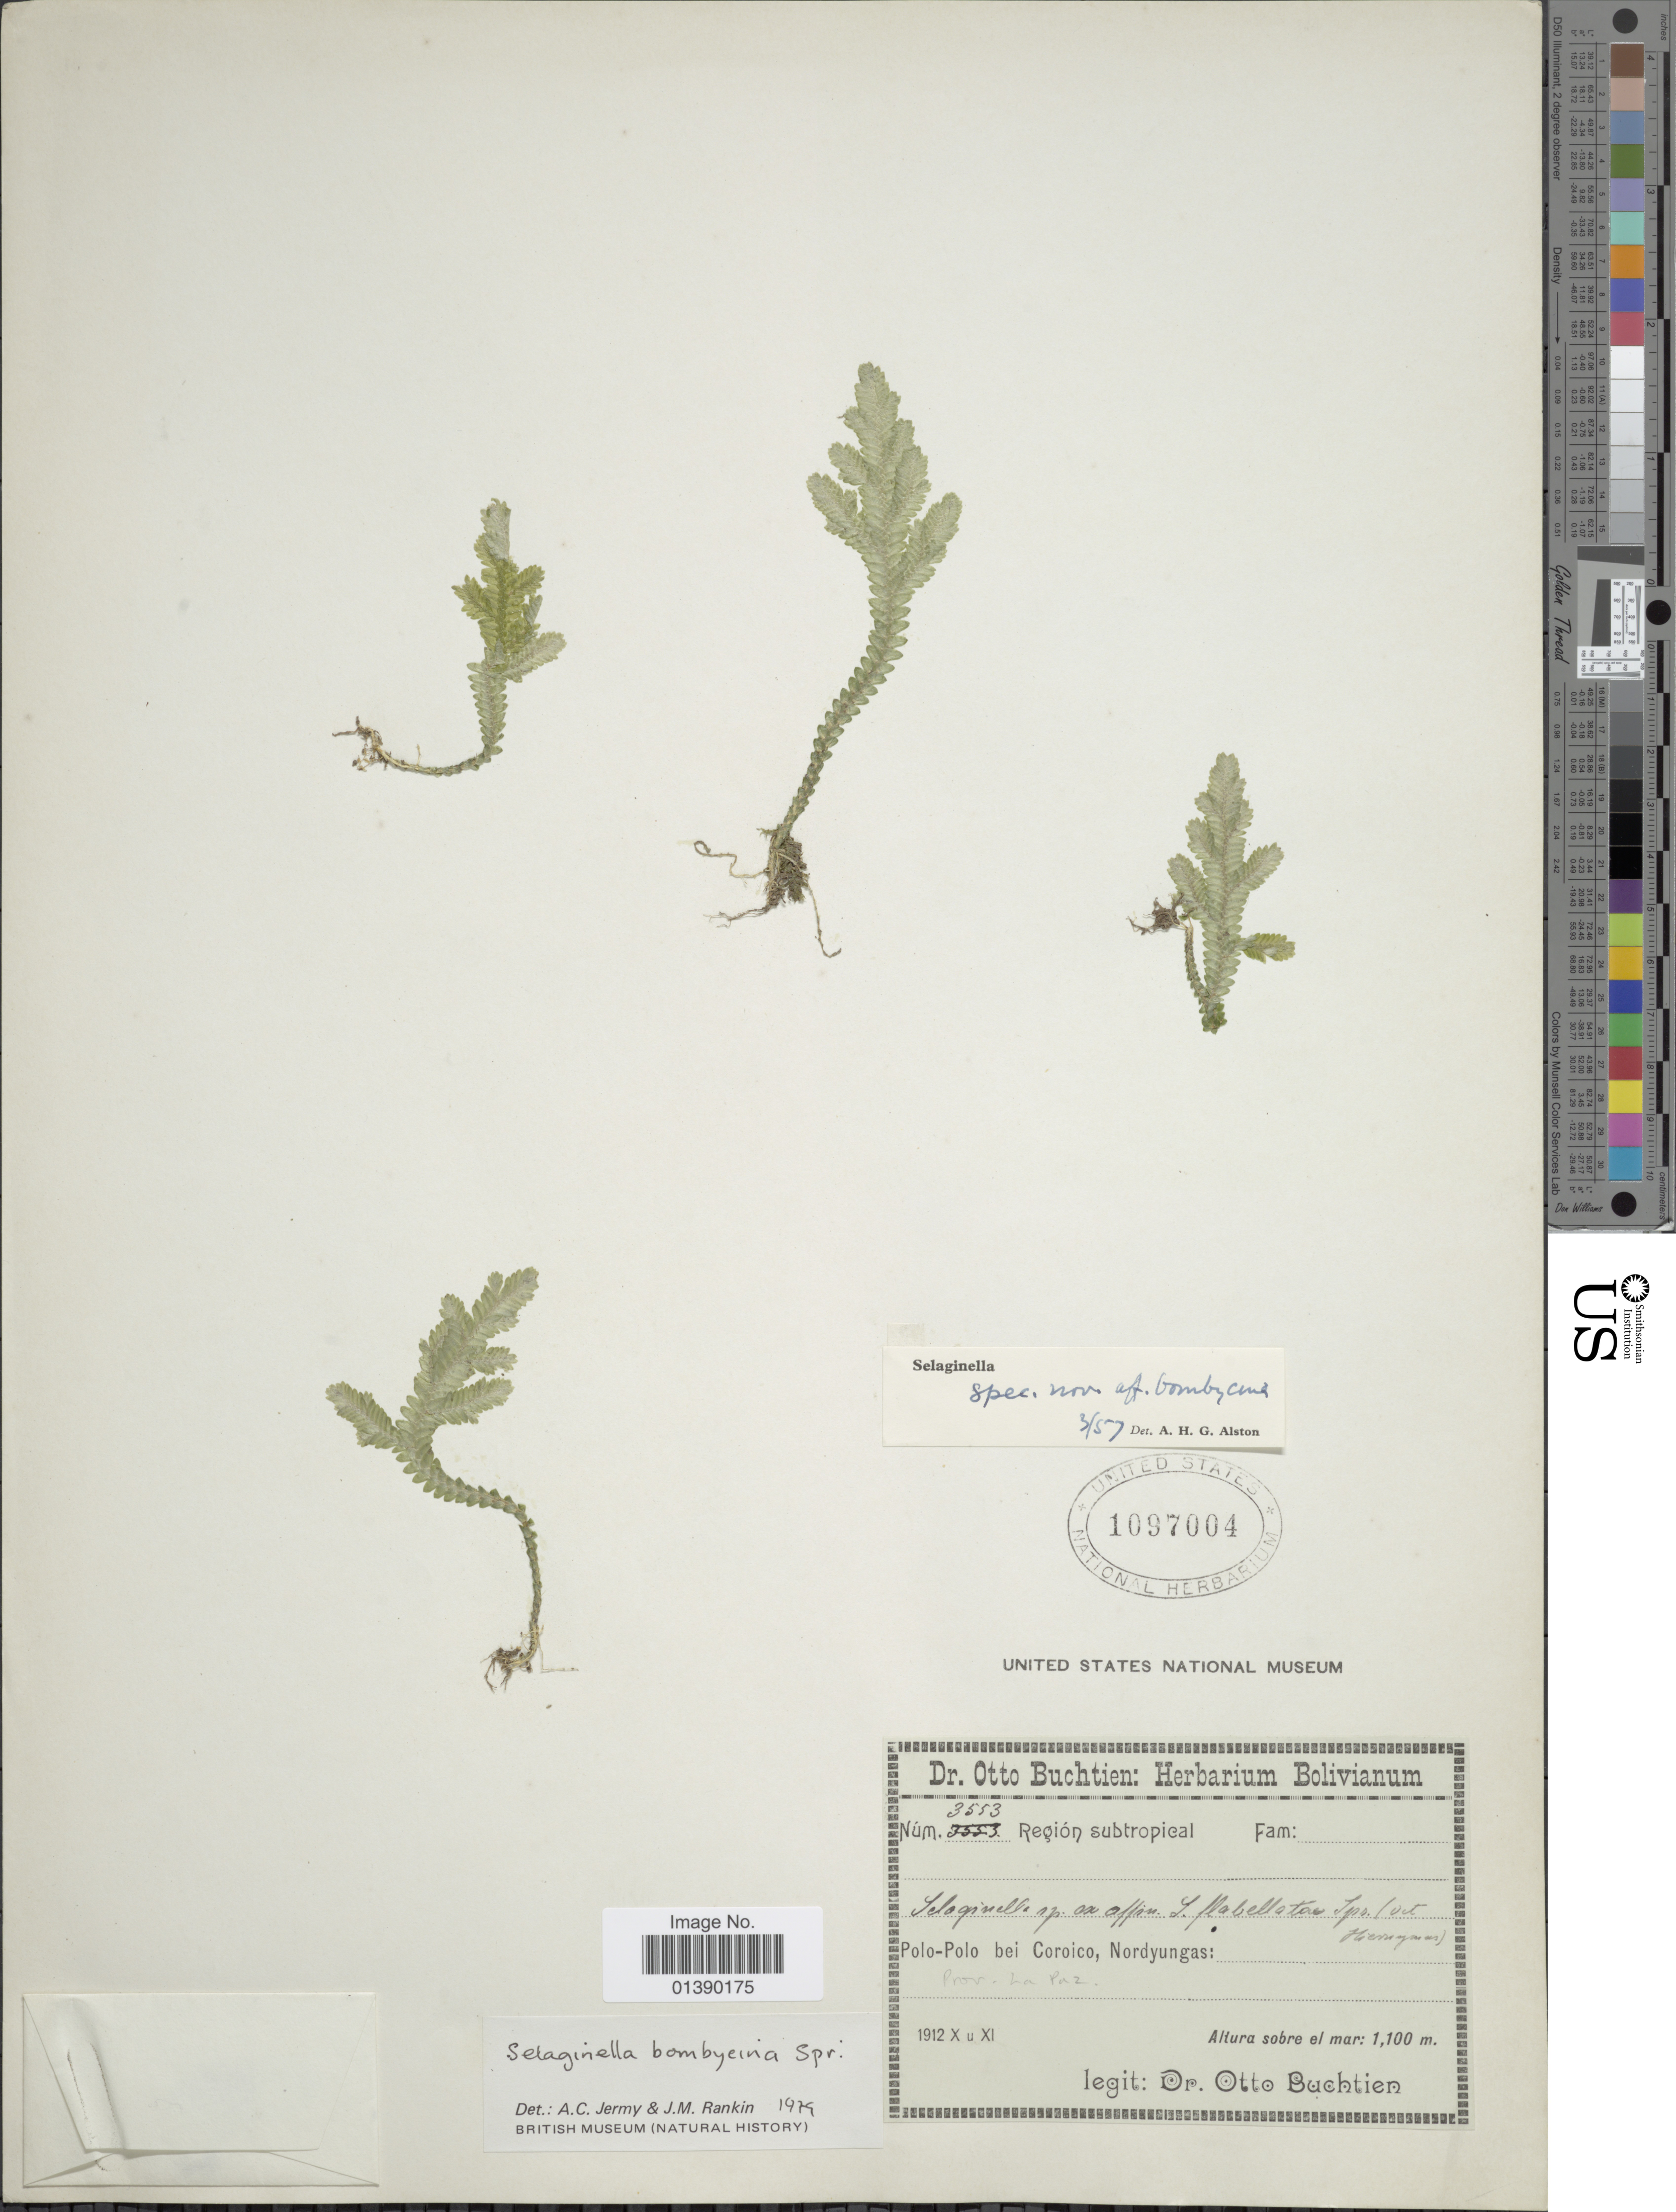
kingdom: Plantae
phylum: Tracheophyta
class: Lycopodiopsida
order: Selaginellales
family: Selaginellaceae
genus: Selaginella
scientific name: Selaginella bombycina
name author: Spring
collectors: O. Buchtien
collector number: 3553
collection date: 1912-10/1912-11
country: Bolivia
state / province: La Paz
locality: Polo-Polo bei Coroico, Nordyungas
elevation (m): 1100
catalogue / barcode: US 1097004